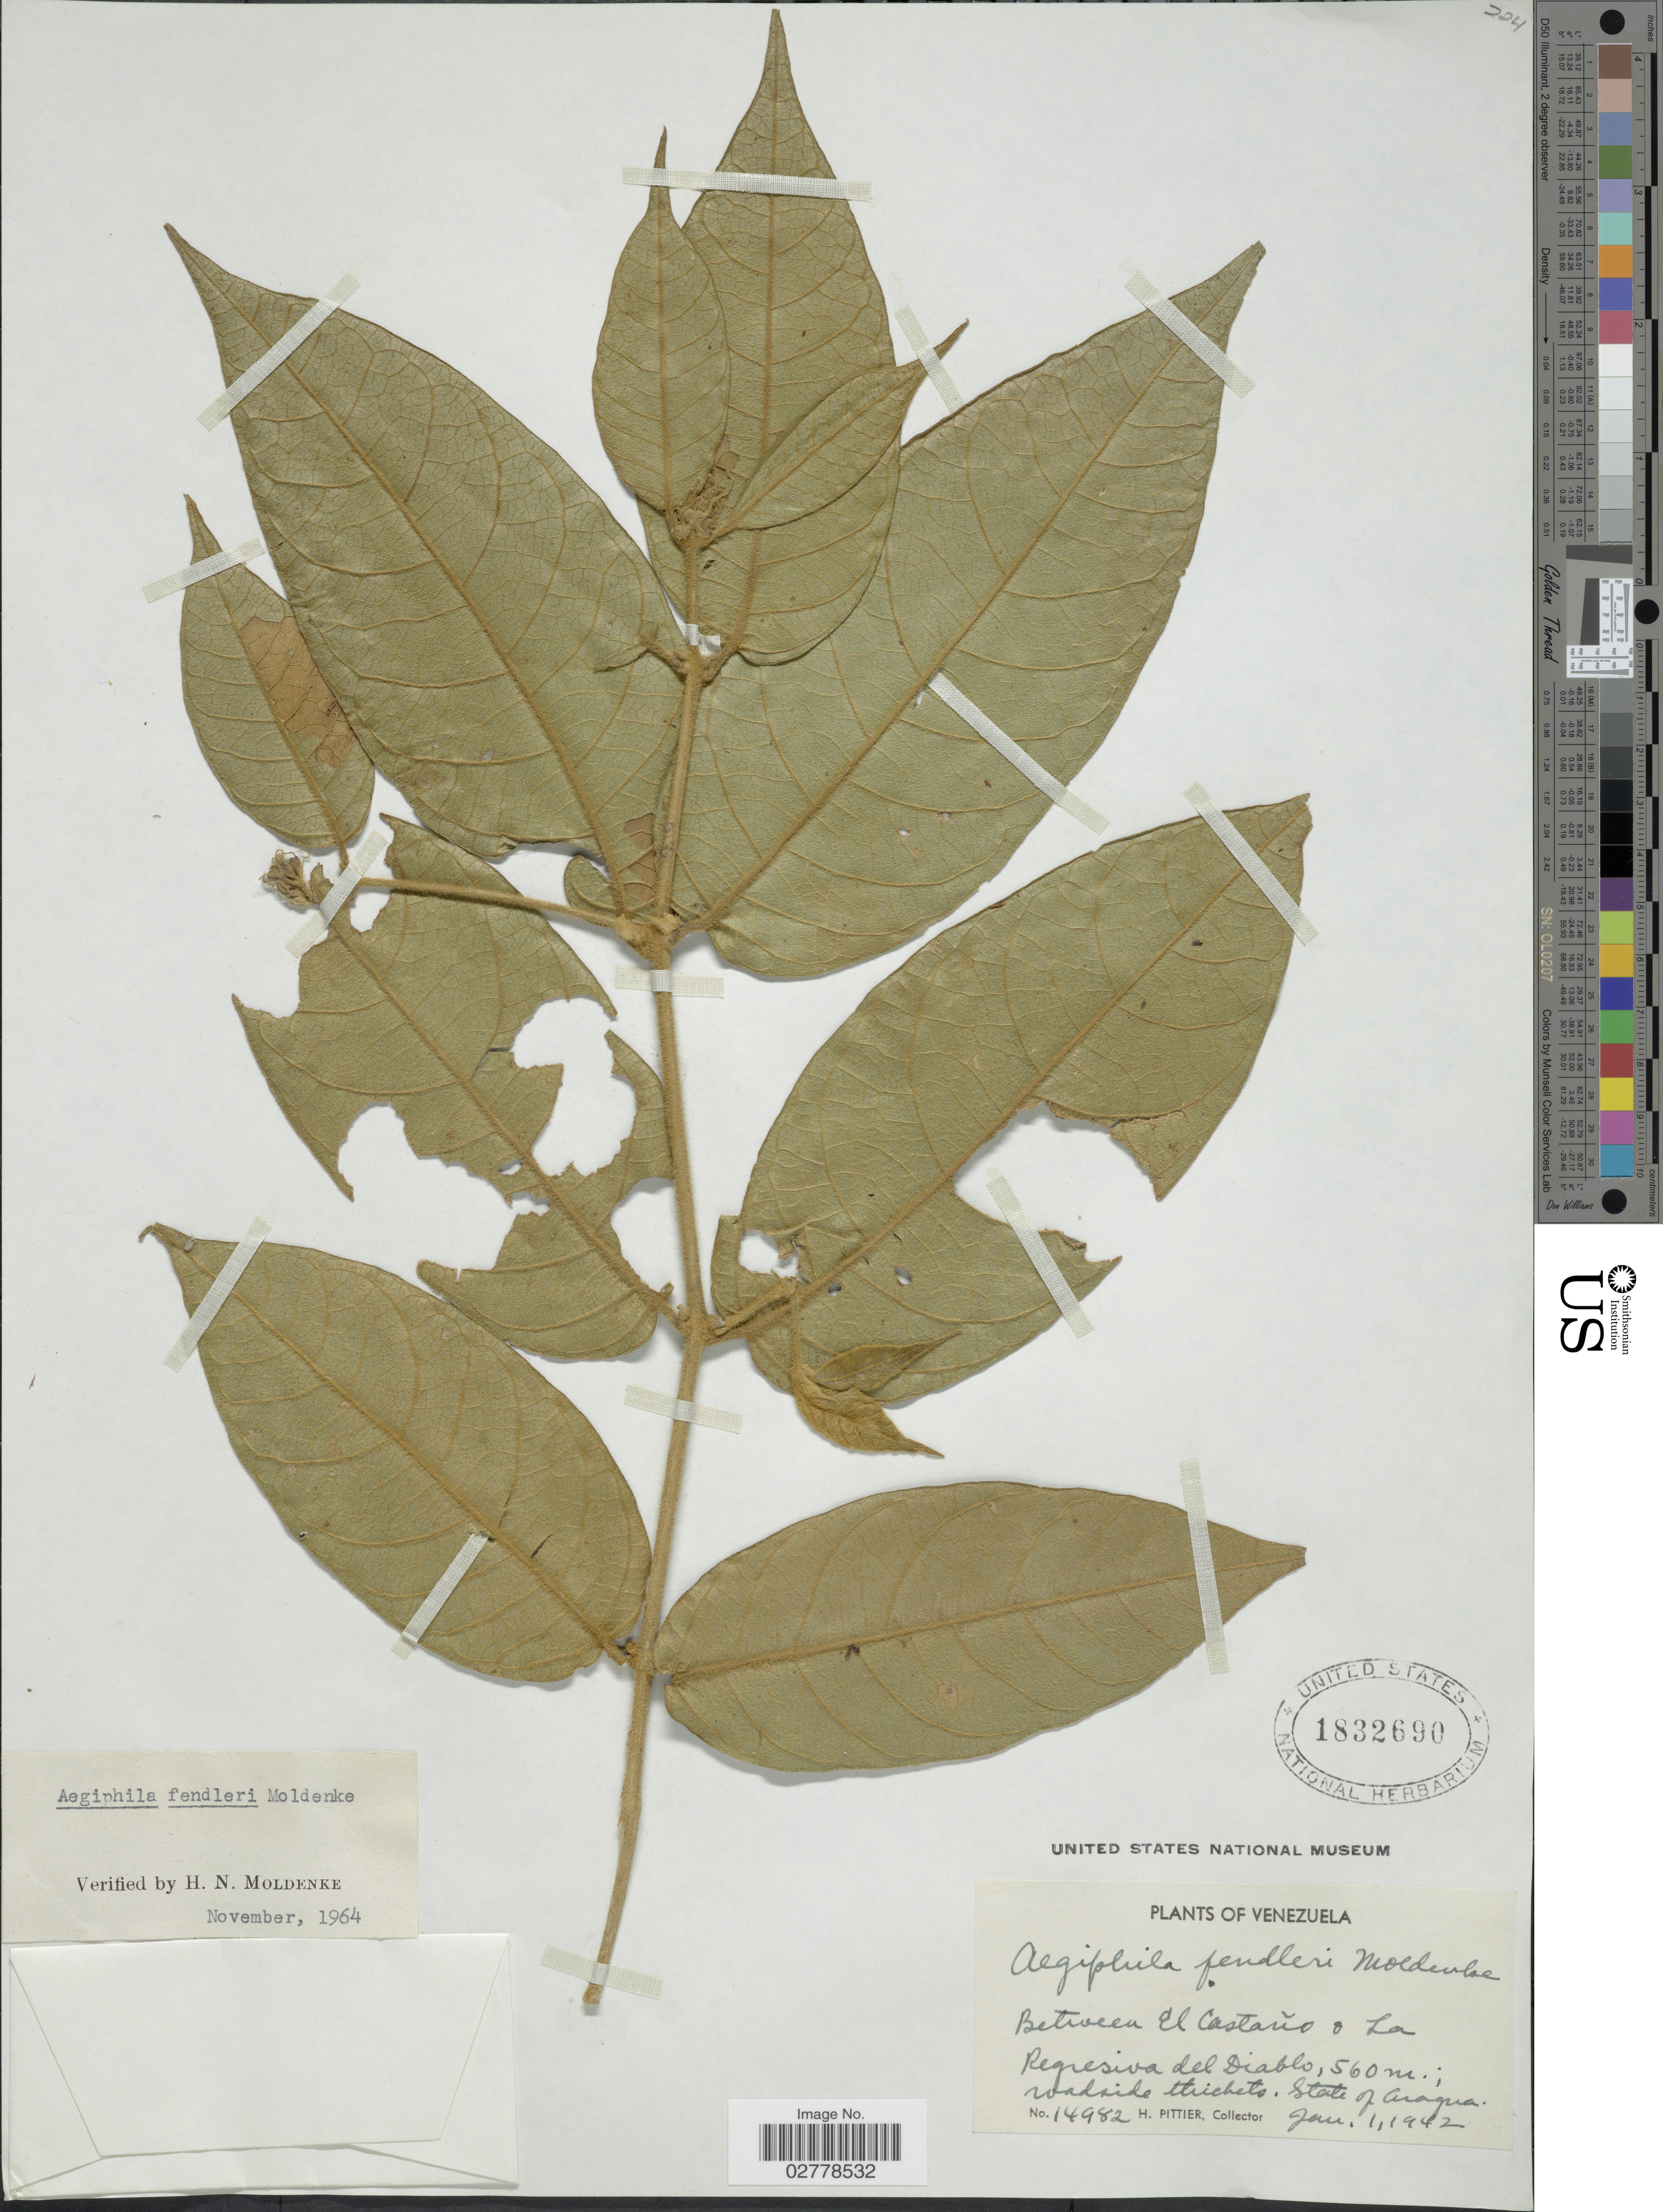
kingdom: Plantae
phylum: Tracheophyta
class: Magnoliopsida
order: Lamiales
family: Lamiaceae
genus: Aegiphila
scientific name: Aegiphila fendleri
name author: Moldenke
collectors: H. F. Pittier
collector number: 14982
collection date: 1942-01-01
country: Venezuela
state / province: Aragua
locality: Regresiva del Diablo.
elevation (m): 560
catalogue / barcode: US 1832690